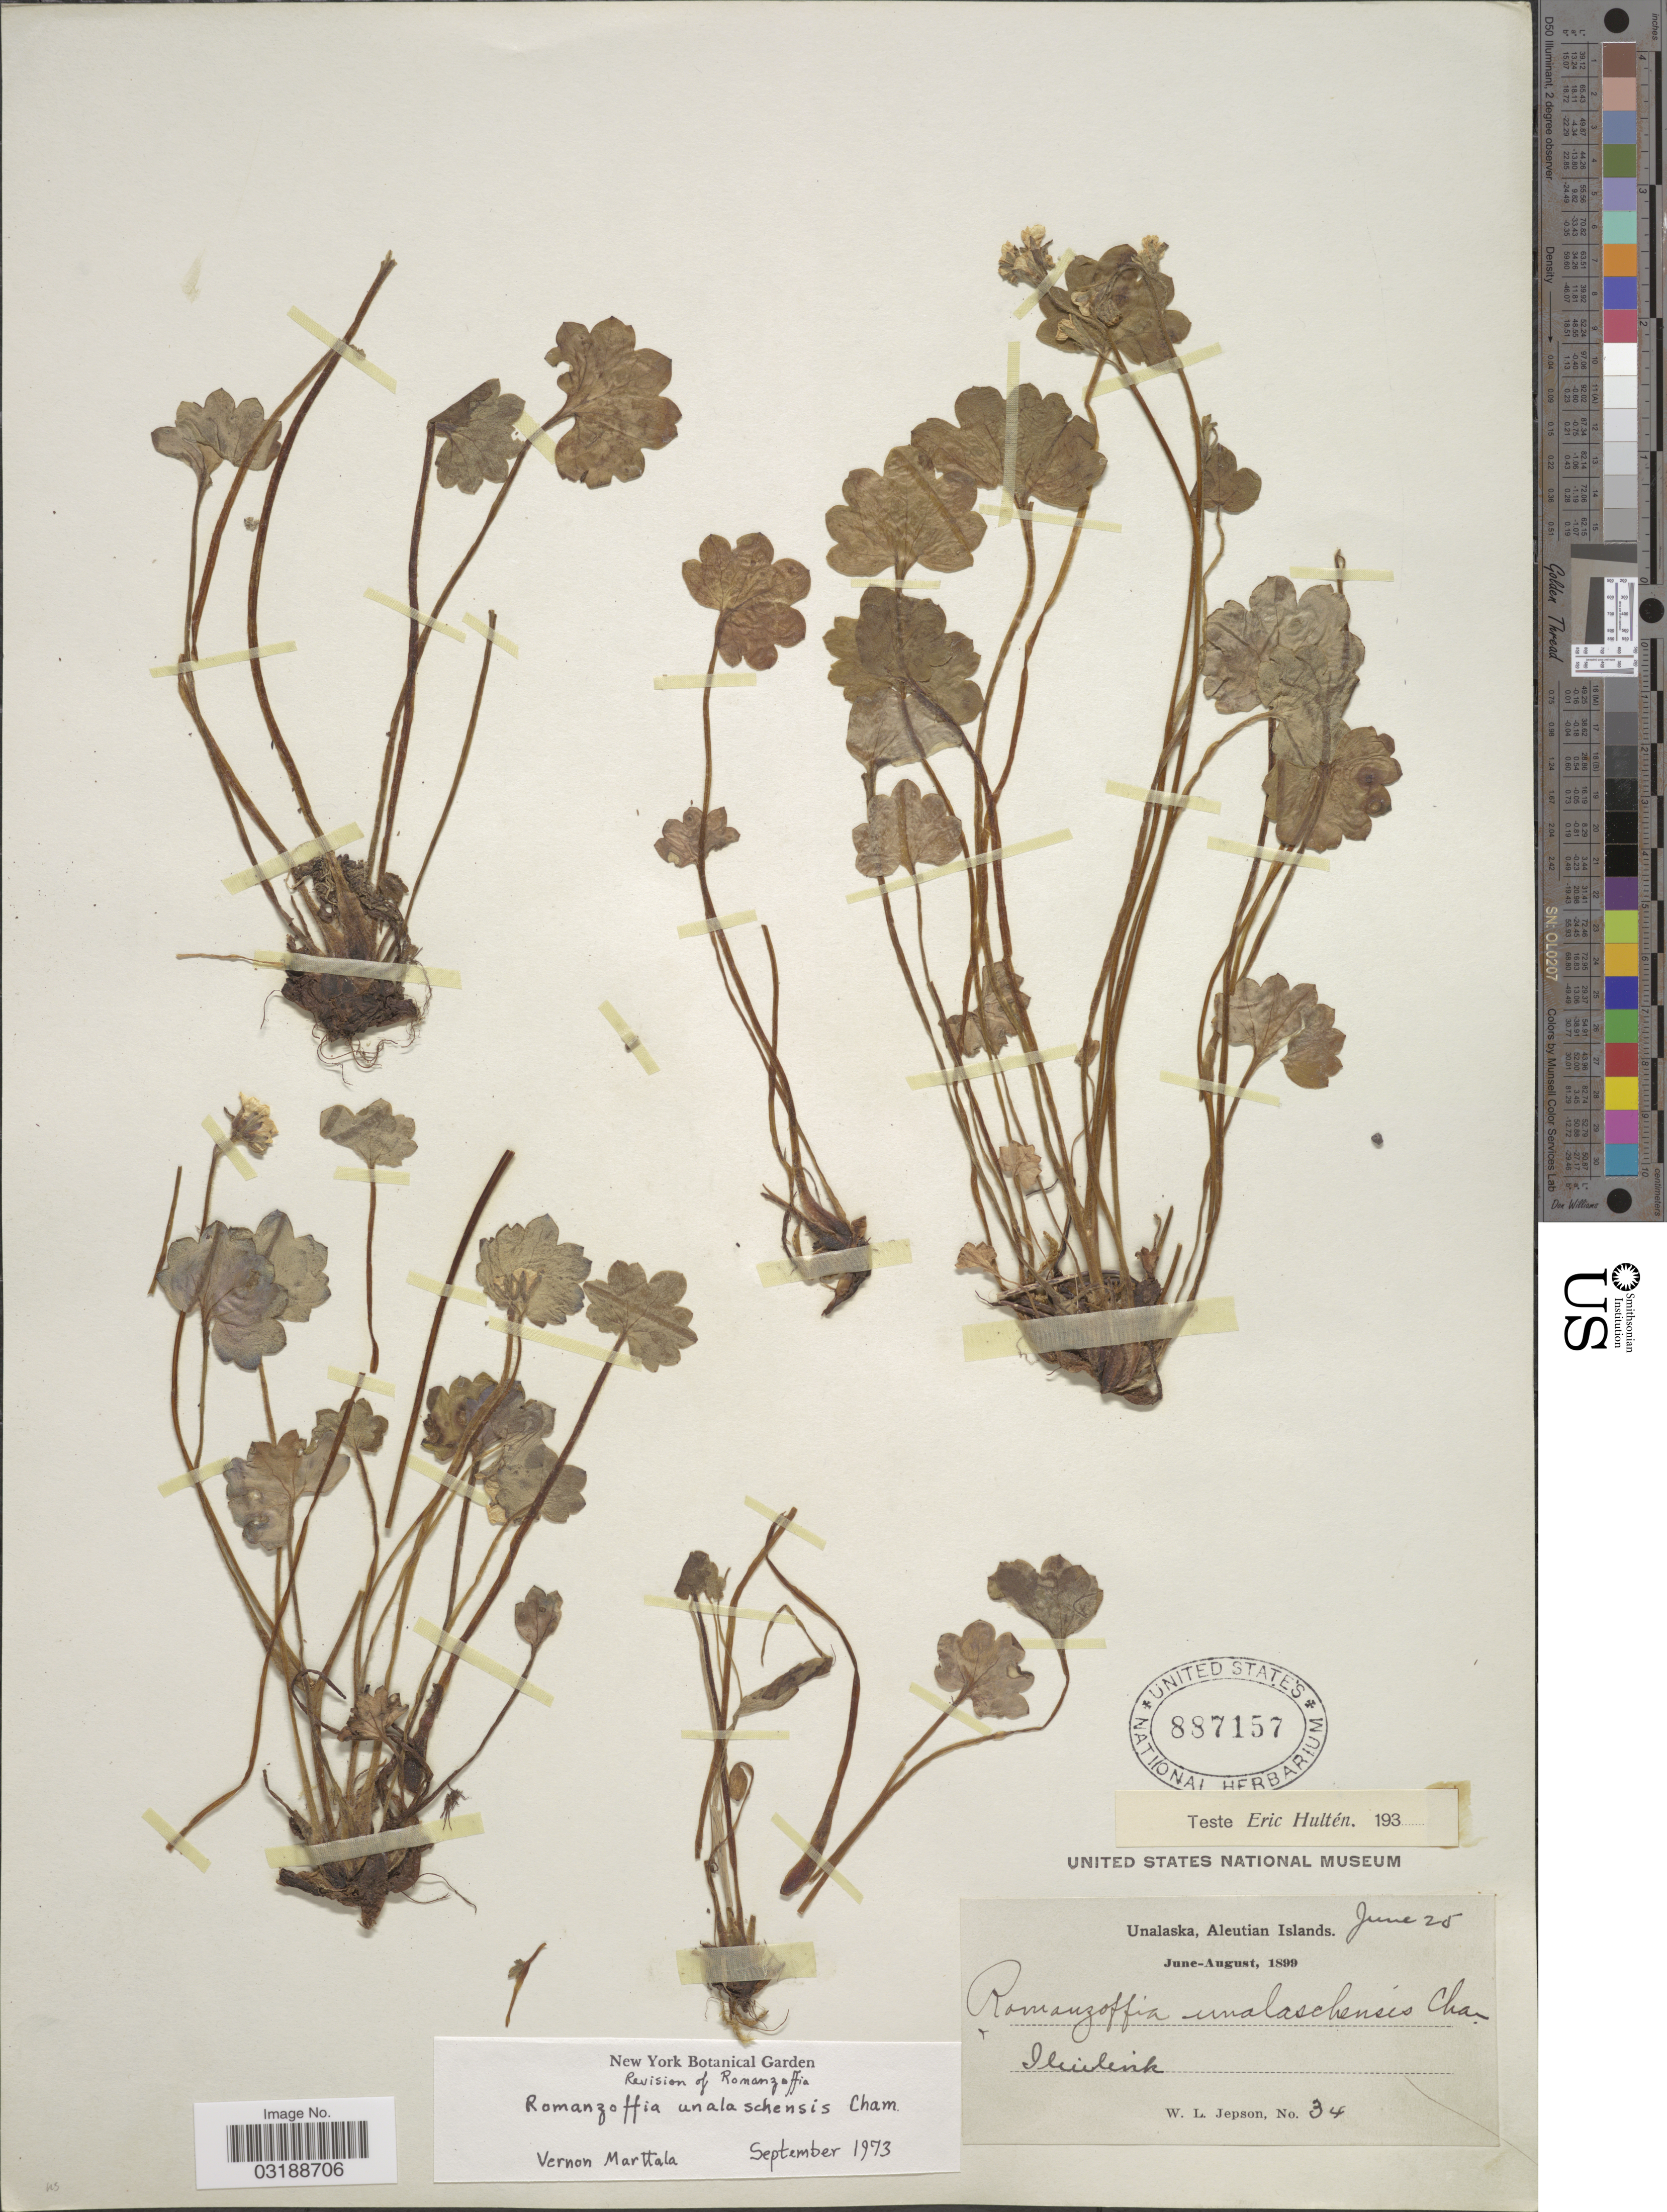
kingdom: Plantae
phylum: Tracheophyta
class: Magnoliopsida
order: Boraginales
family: Hydrophyllaceae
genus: Romanzoffia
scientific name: Romanzoffia unalaschcensis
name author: Cham.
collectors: W. L. Jepson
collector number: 34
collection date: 1899-06-25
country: United States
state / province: Alaska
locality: Unalaska, Aleutian Islands. Iliuliuk.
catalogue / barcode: US 887157